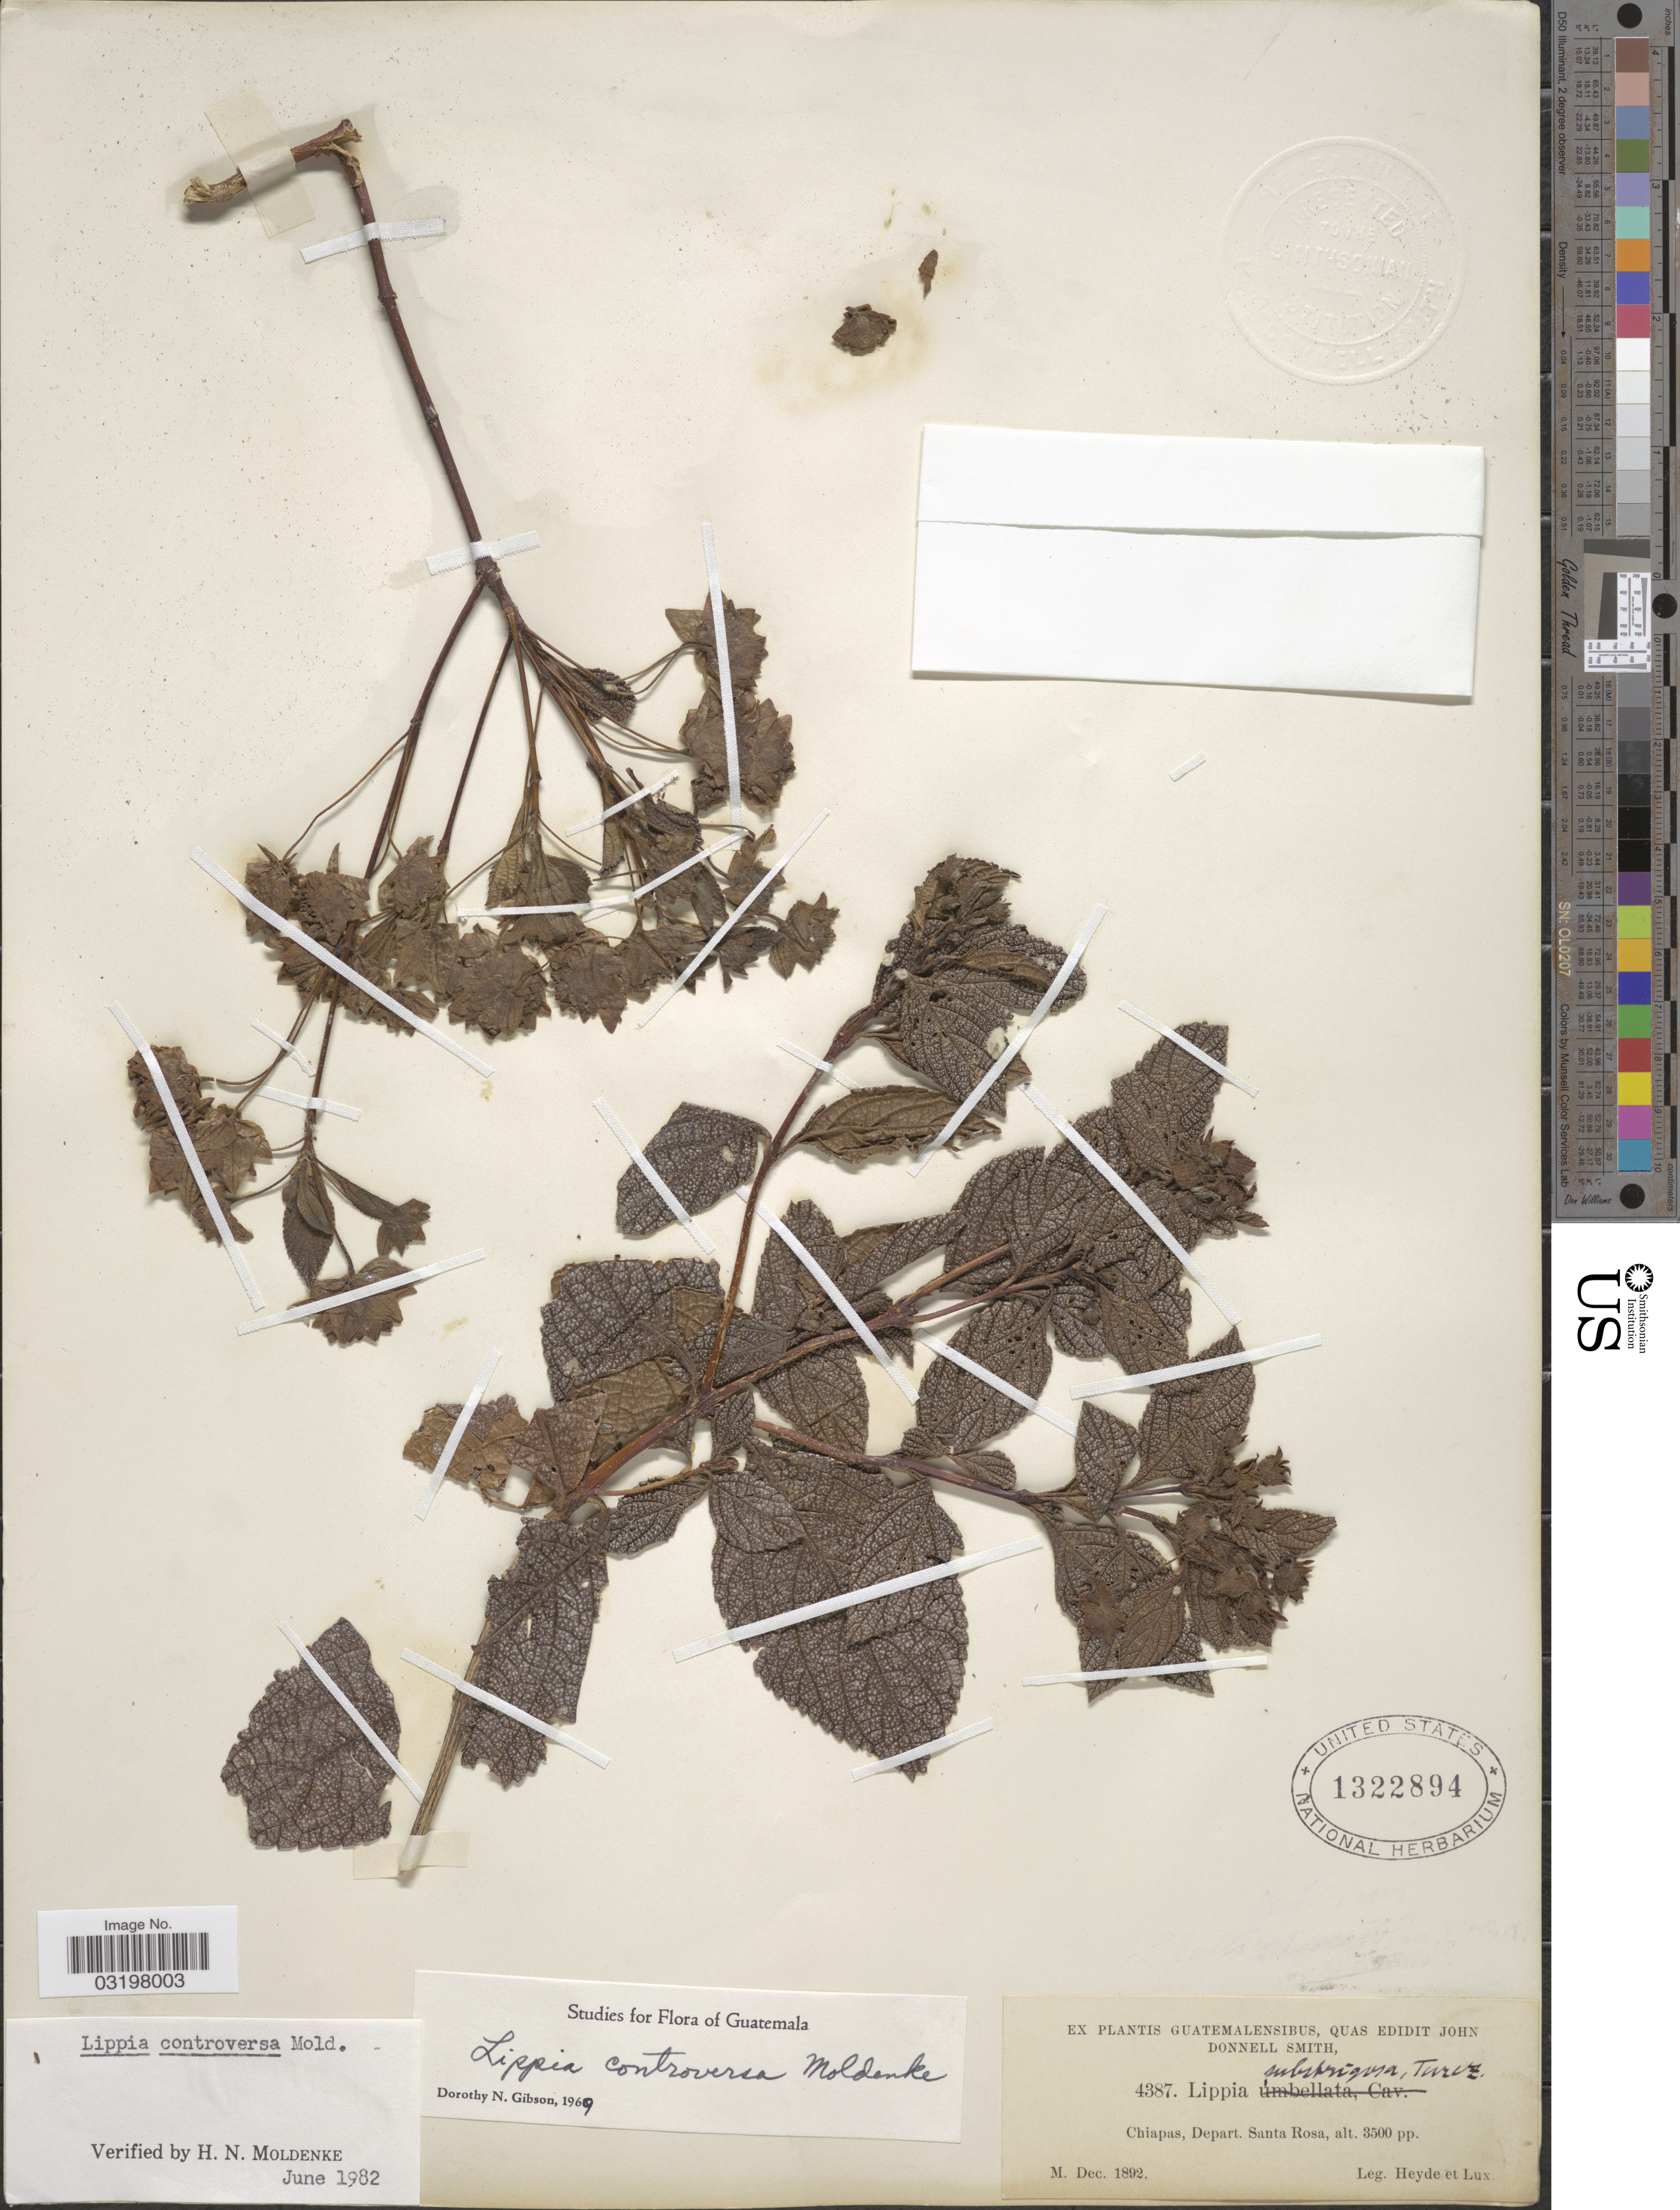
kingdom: Plantae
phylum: Tracheophyta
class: Magnoliopsida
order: Lamiales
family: Verbenaceae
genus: Lippia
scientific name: Lippia bracteosa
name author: (M. Martens & Galeotti) Moldenke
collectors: Heyde & Lux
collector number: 4387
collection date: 1892-12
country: Guatemala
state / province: Santa Rosa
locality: Chiapas, Depart. Santa Rosa.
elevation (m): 1067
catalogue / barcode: US 1322894